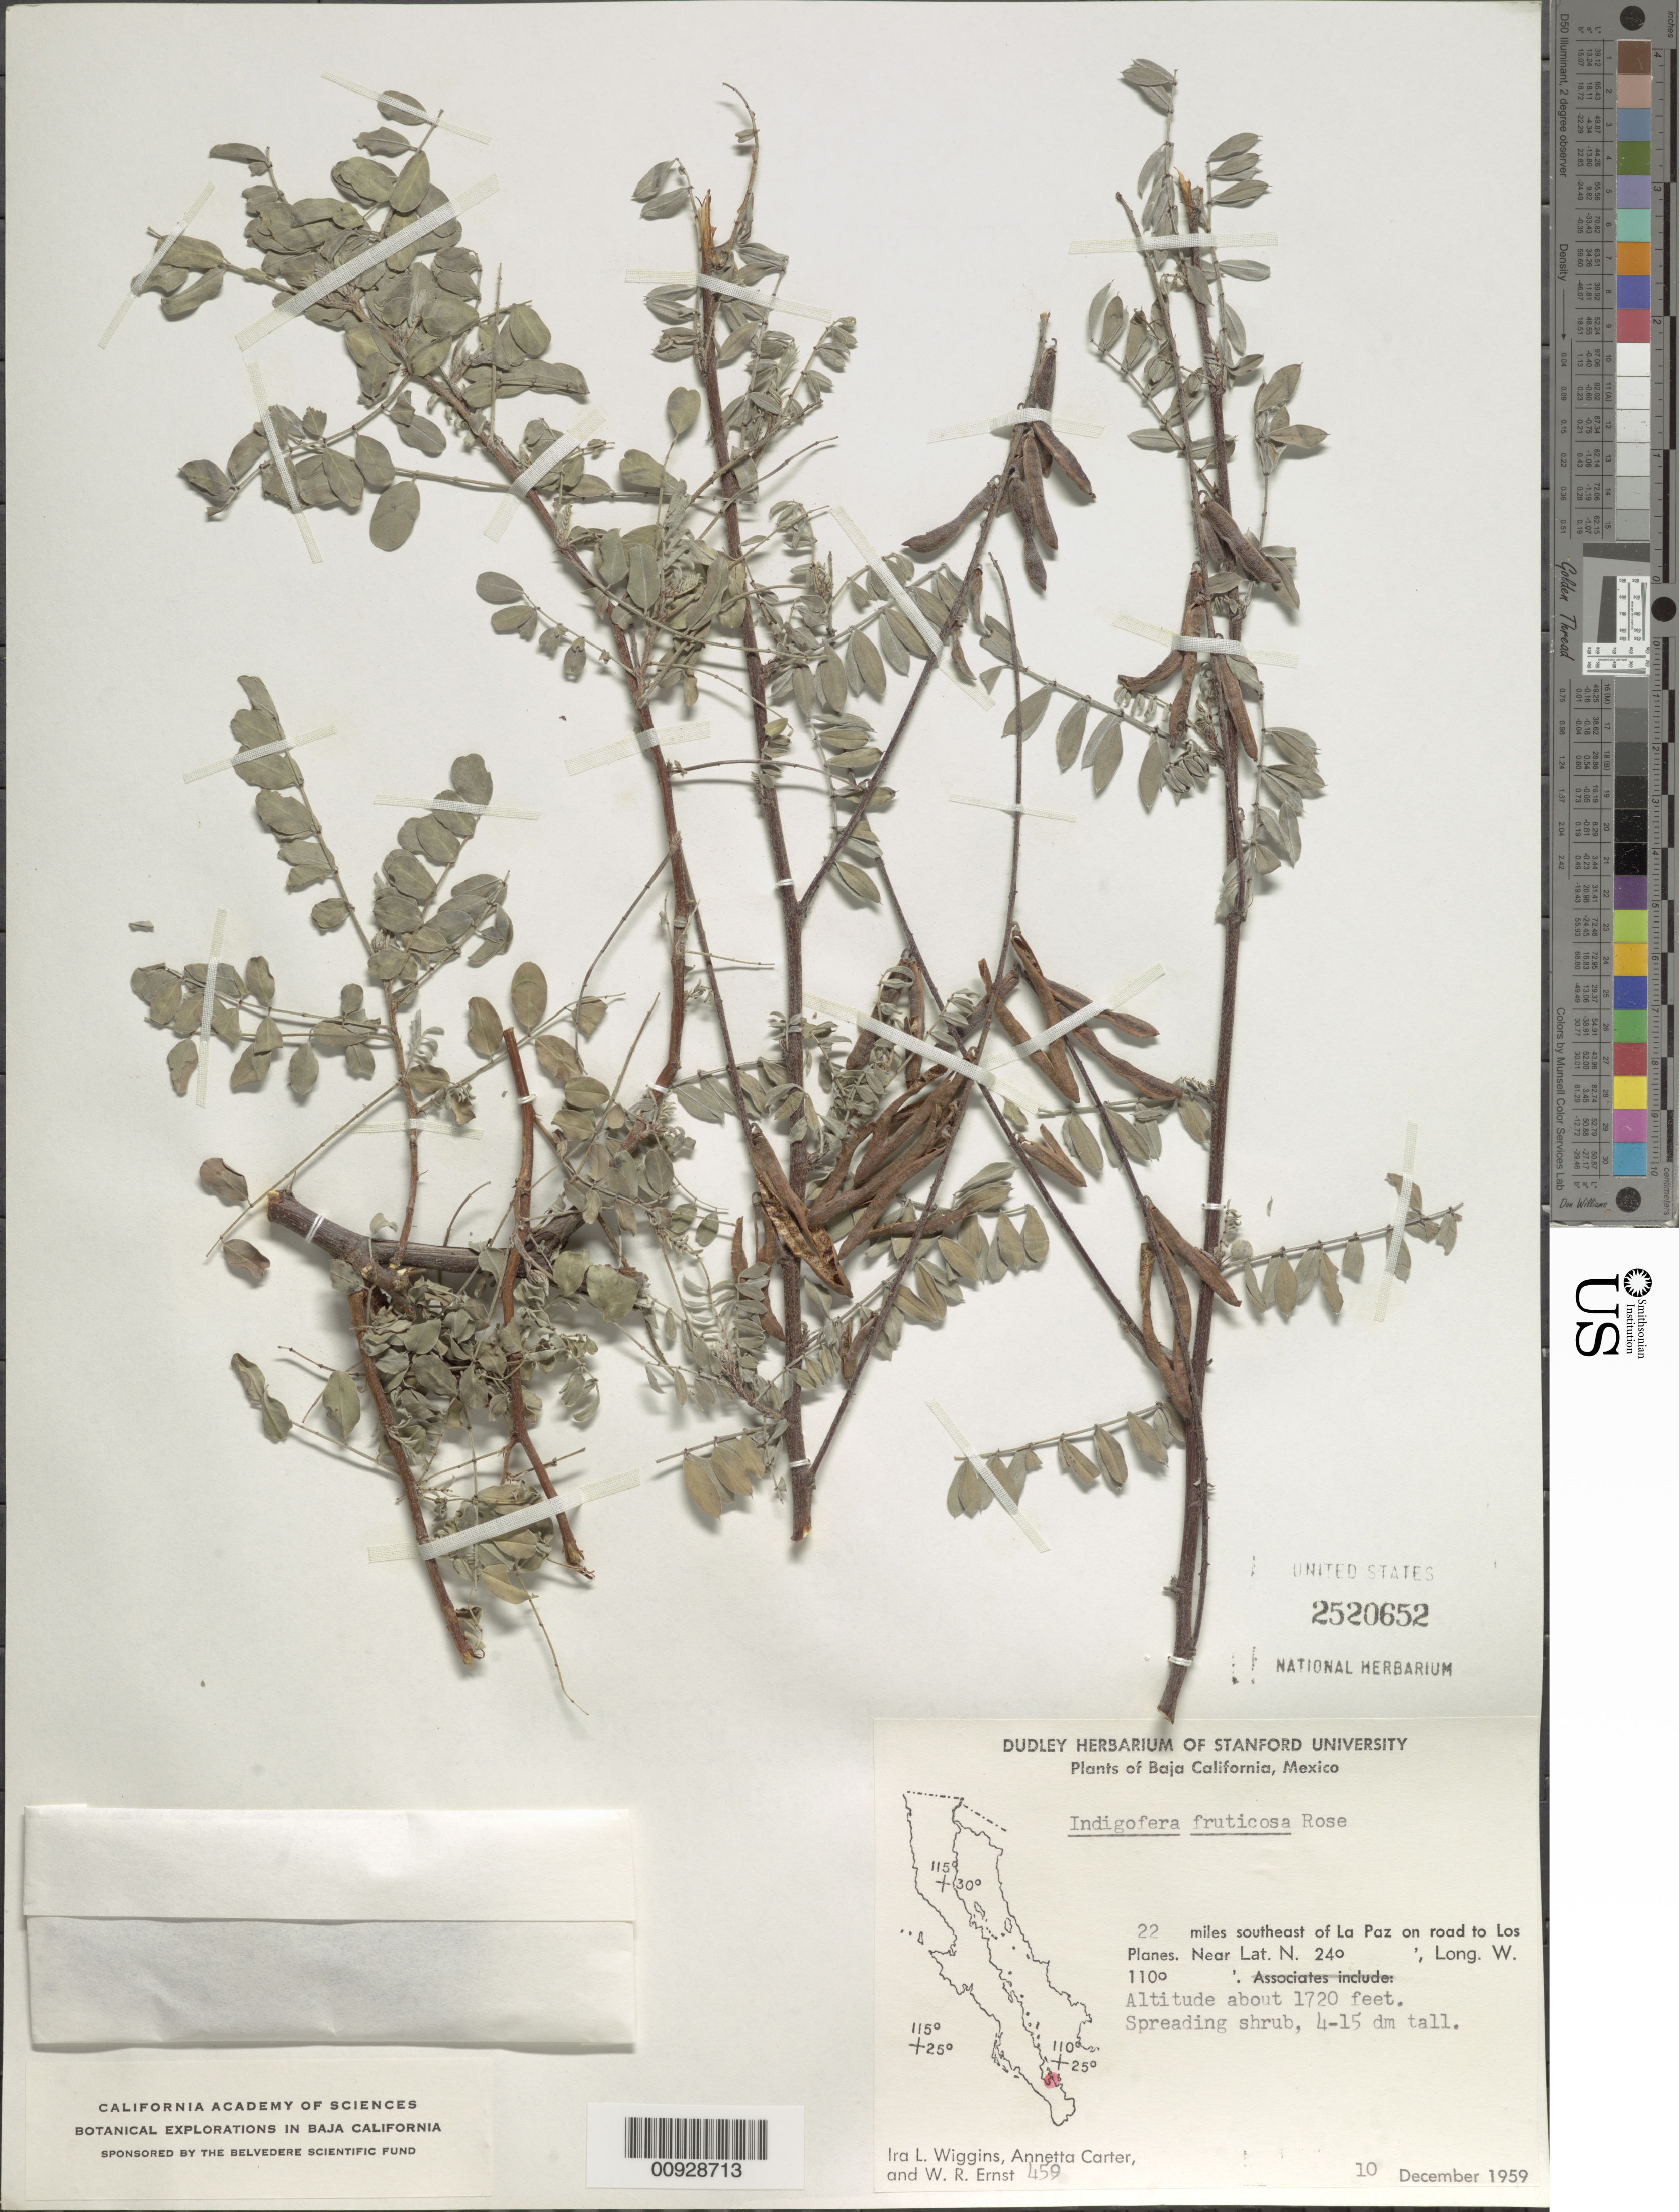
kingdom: Plantae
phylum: Tracheophyta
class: Magnoliopsida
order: Fabales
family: Fabaceae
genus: Indigofera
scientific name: Indigofera fruticosa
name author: Rose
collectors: I. L. Wiggins, A. Carter & W. R. Ernst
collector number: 459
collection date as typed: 10 Dec 1959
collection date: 1959-12-10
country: Mexico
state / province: Baja California Sur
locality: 22 miles southeast of La Paz on road to Los Planes.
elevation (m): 524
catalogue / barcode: US 2520652